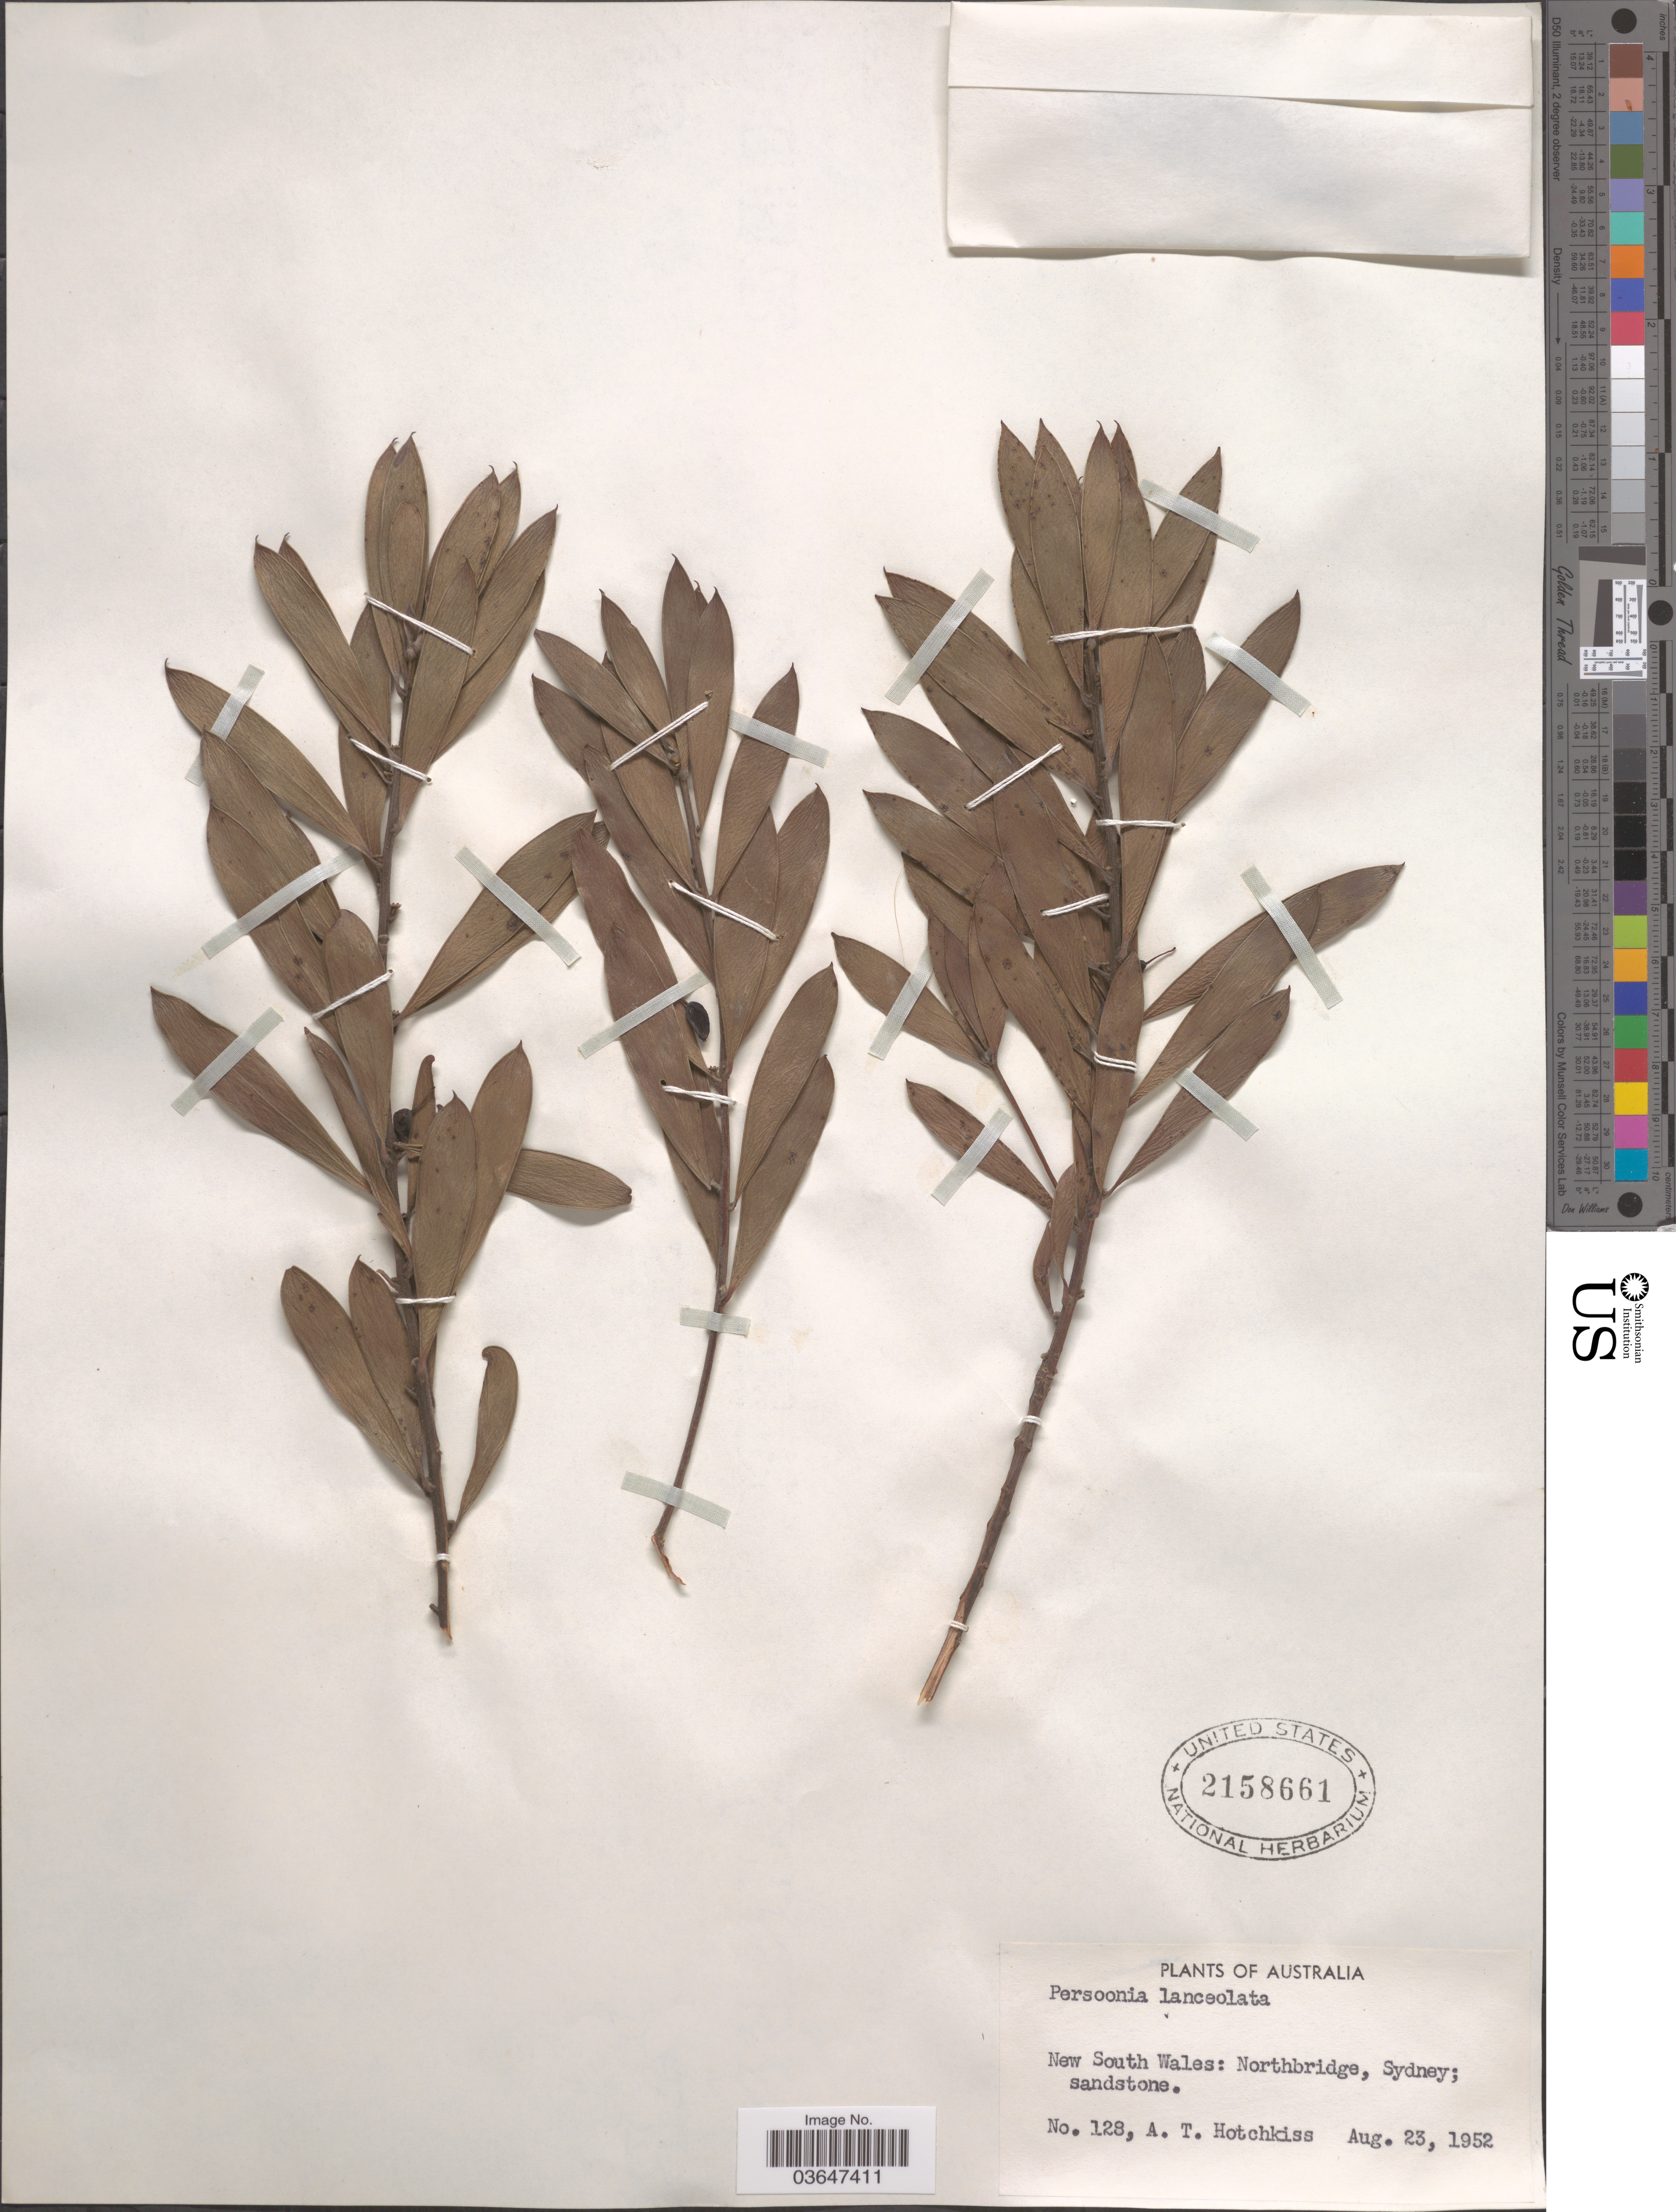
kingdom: Plantae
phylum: Tracheophyta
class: Magnoliopsida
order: Proteales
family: Proteaceae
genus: Persoonia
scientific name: Persoonia lanceolata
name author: Michx.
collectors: A. Hotchkiss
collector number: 128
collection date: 1952-08-23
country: Australia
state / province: New South Wales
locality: Northbridge, Sydney.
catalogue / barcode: US 2158661